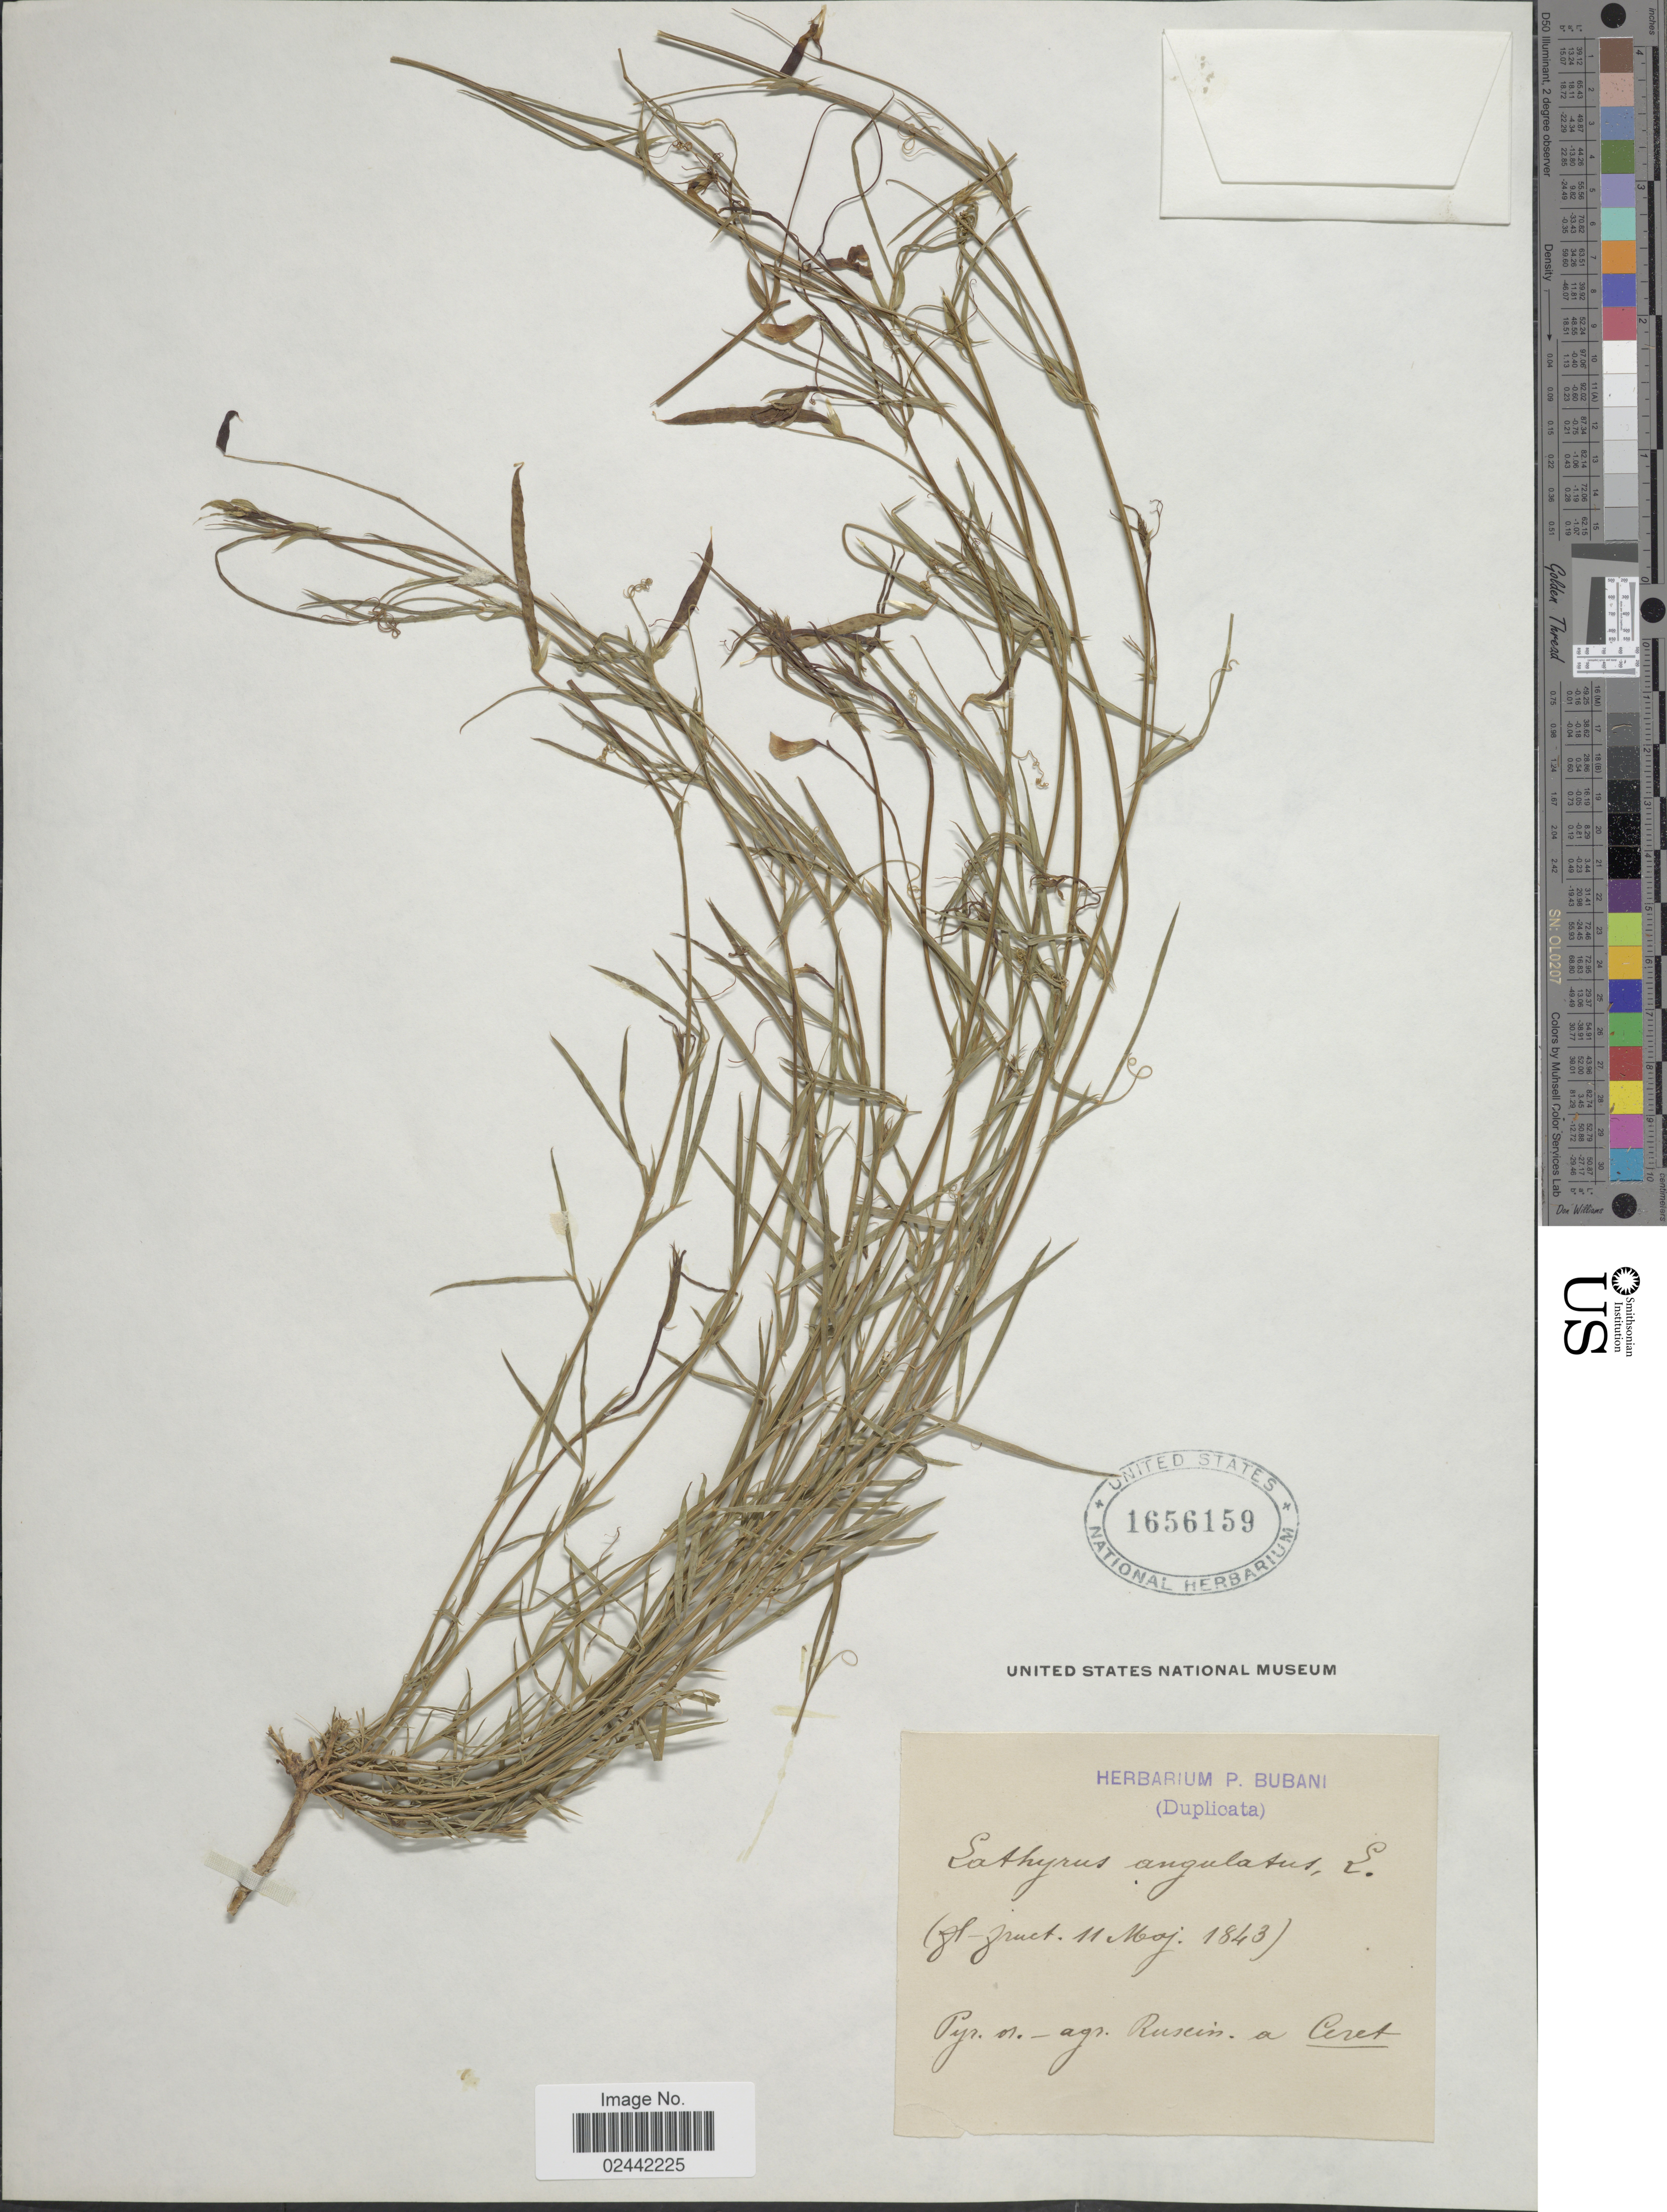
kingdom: Plantae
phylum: Tracheophyta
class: Magnoliopsida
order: Fabales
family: Fabaceae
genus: Lathyrus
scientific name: Lathyrus angulatus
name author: L.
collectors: ex herb. P. Bubani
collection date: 1843-05-11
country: France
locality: Pyr. or - agr. Rusein. a Ceret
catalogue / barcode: US 1656159